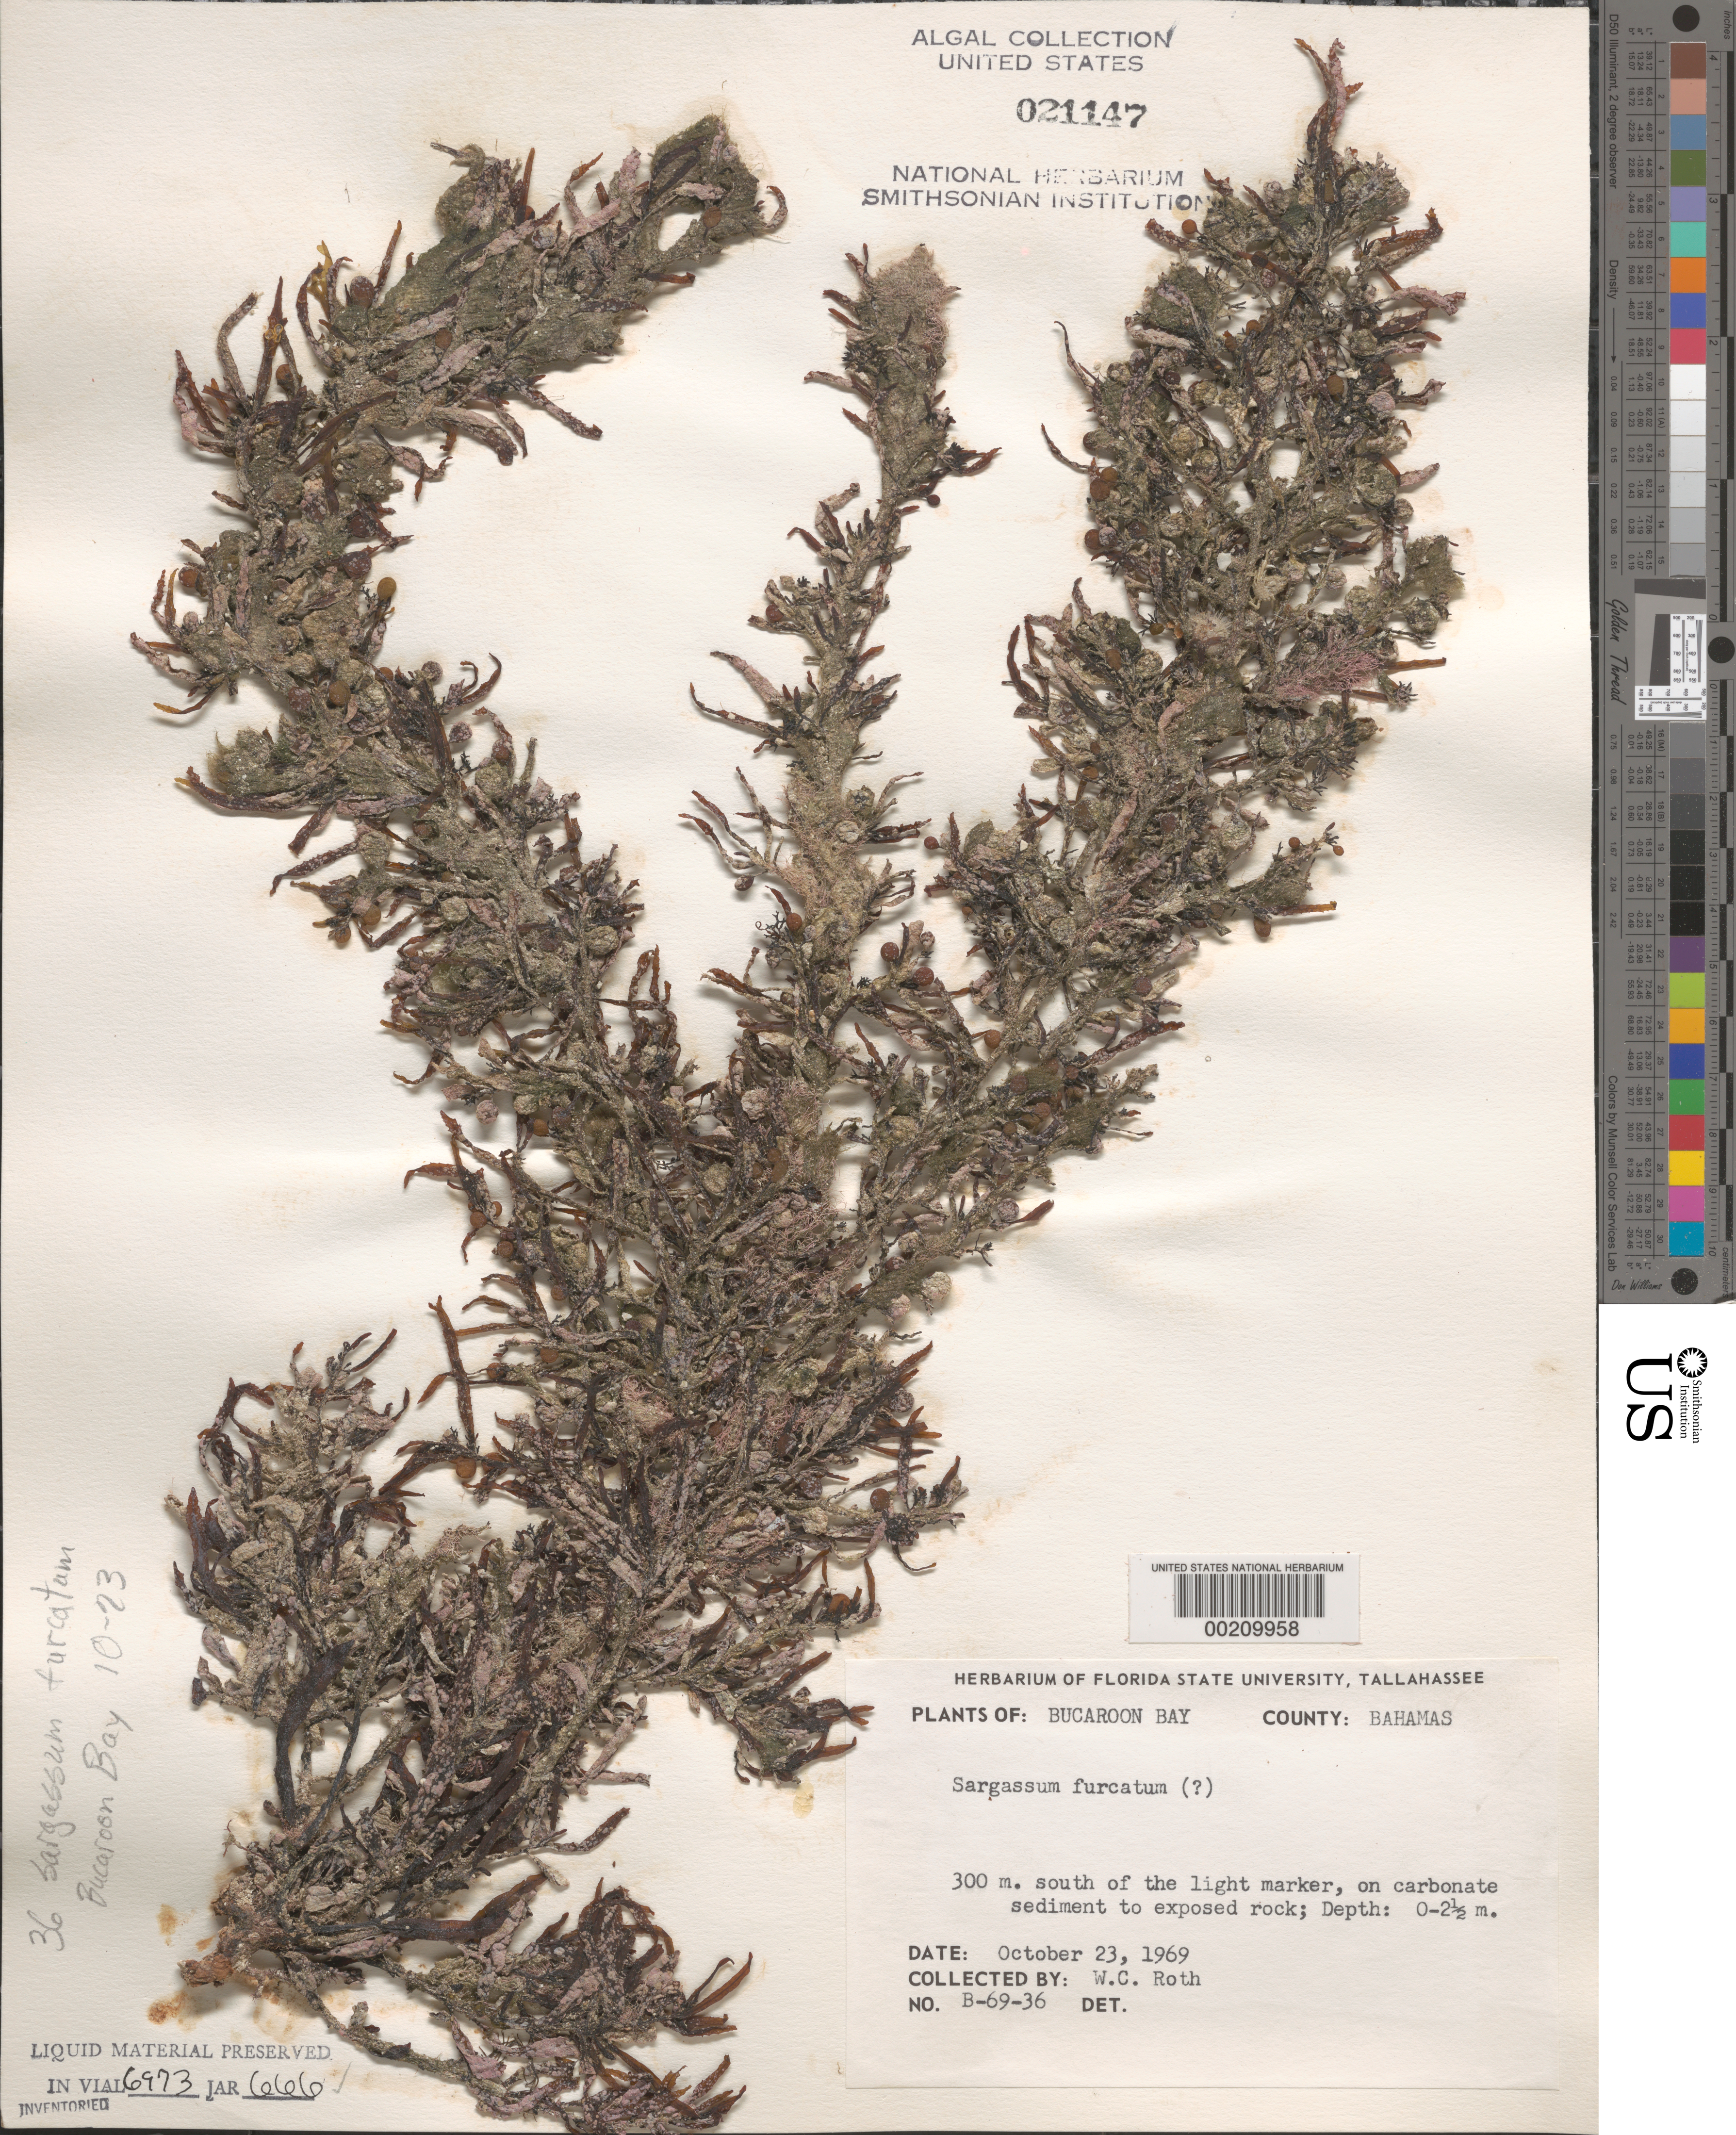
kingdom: Chromista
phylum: Ochrophyta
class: Phaeophyceae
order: Fucales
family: Sargassaceae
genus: Sargassum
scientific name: Sargassum furcatum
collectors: W. C. Roth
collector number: B-69-36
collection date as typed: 23 Oct 1969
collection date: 1969-10-23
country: Bahamas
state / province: Abaco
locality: Buckaroon bay, great abaco island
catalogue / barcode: US 21147